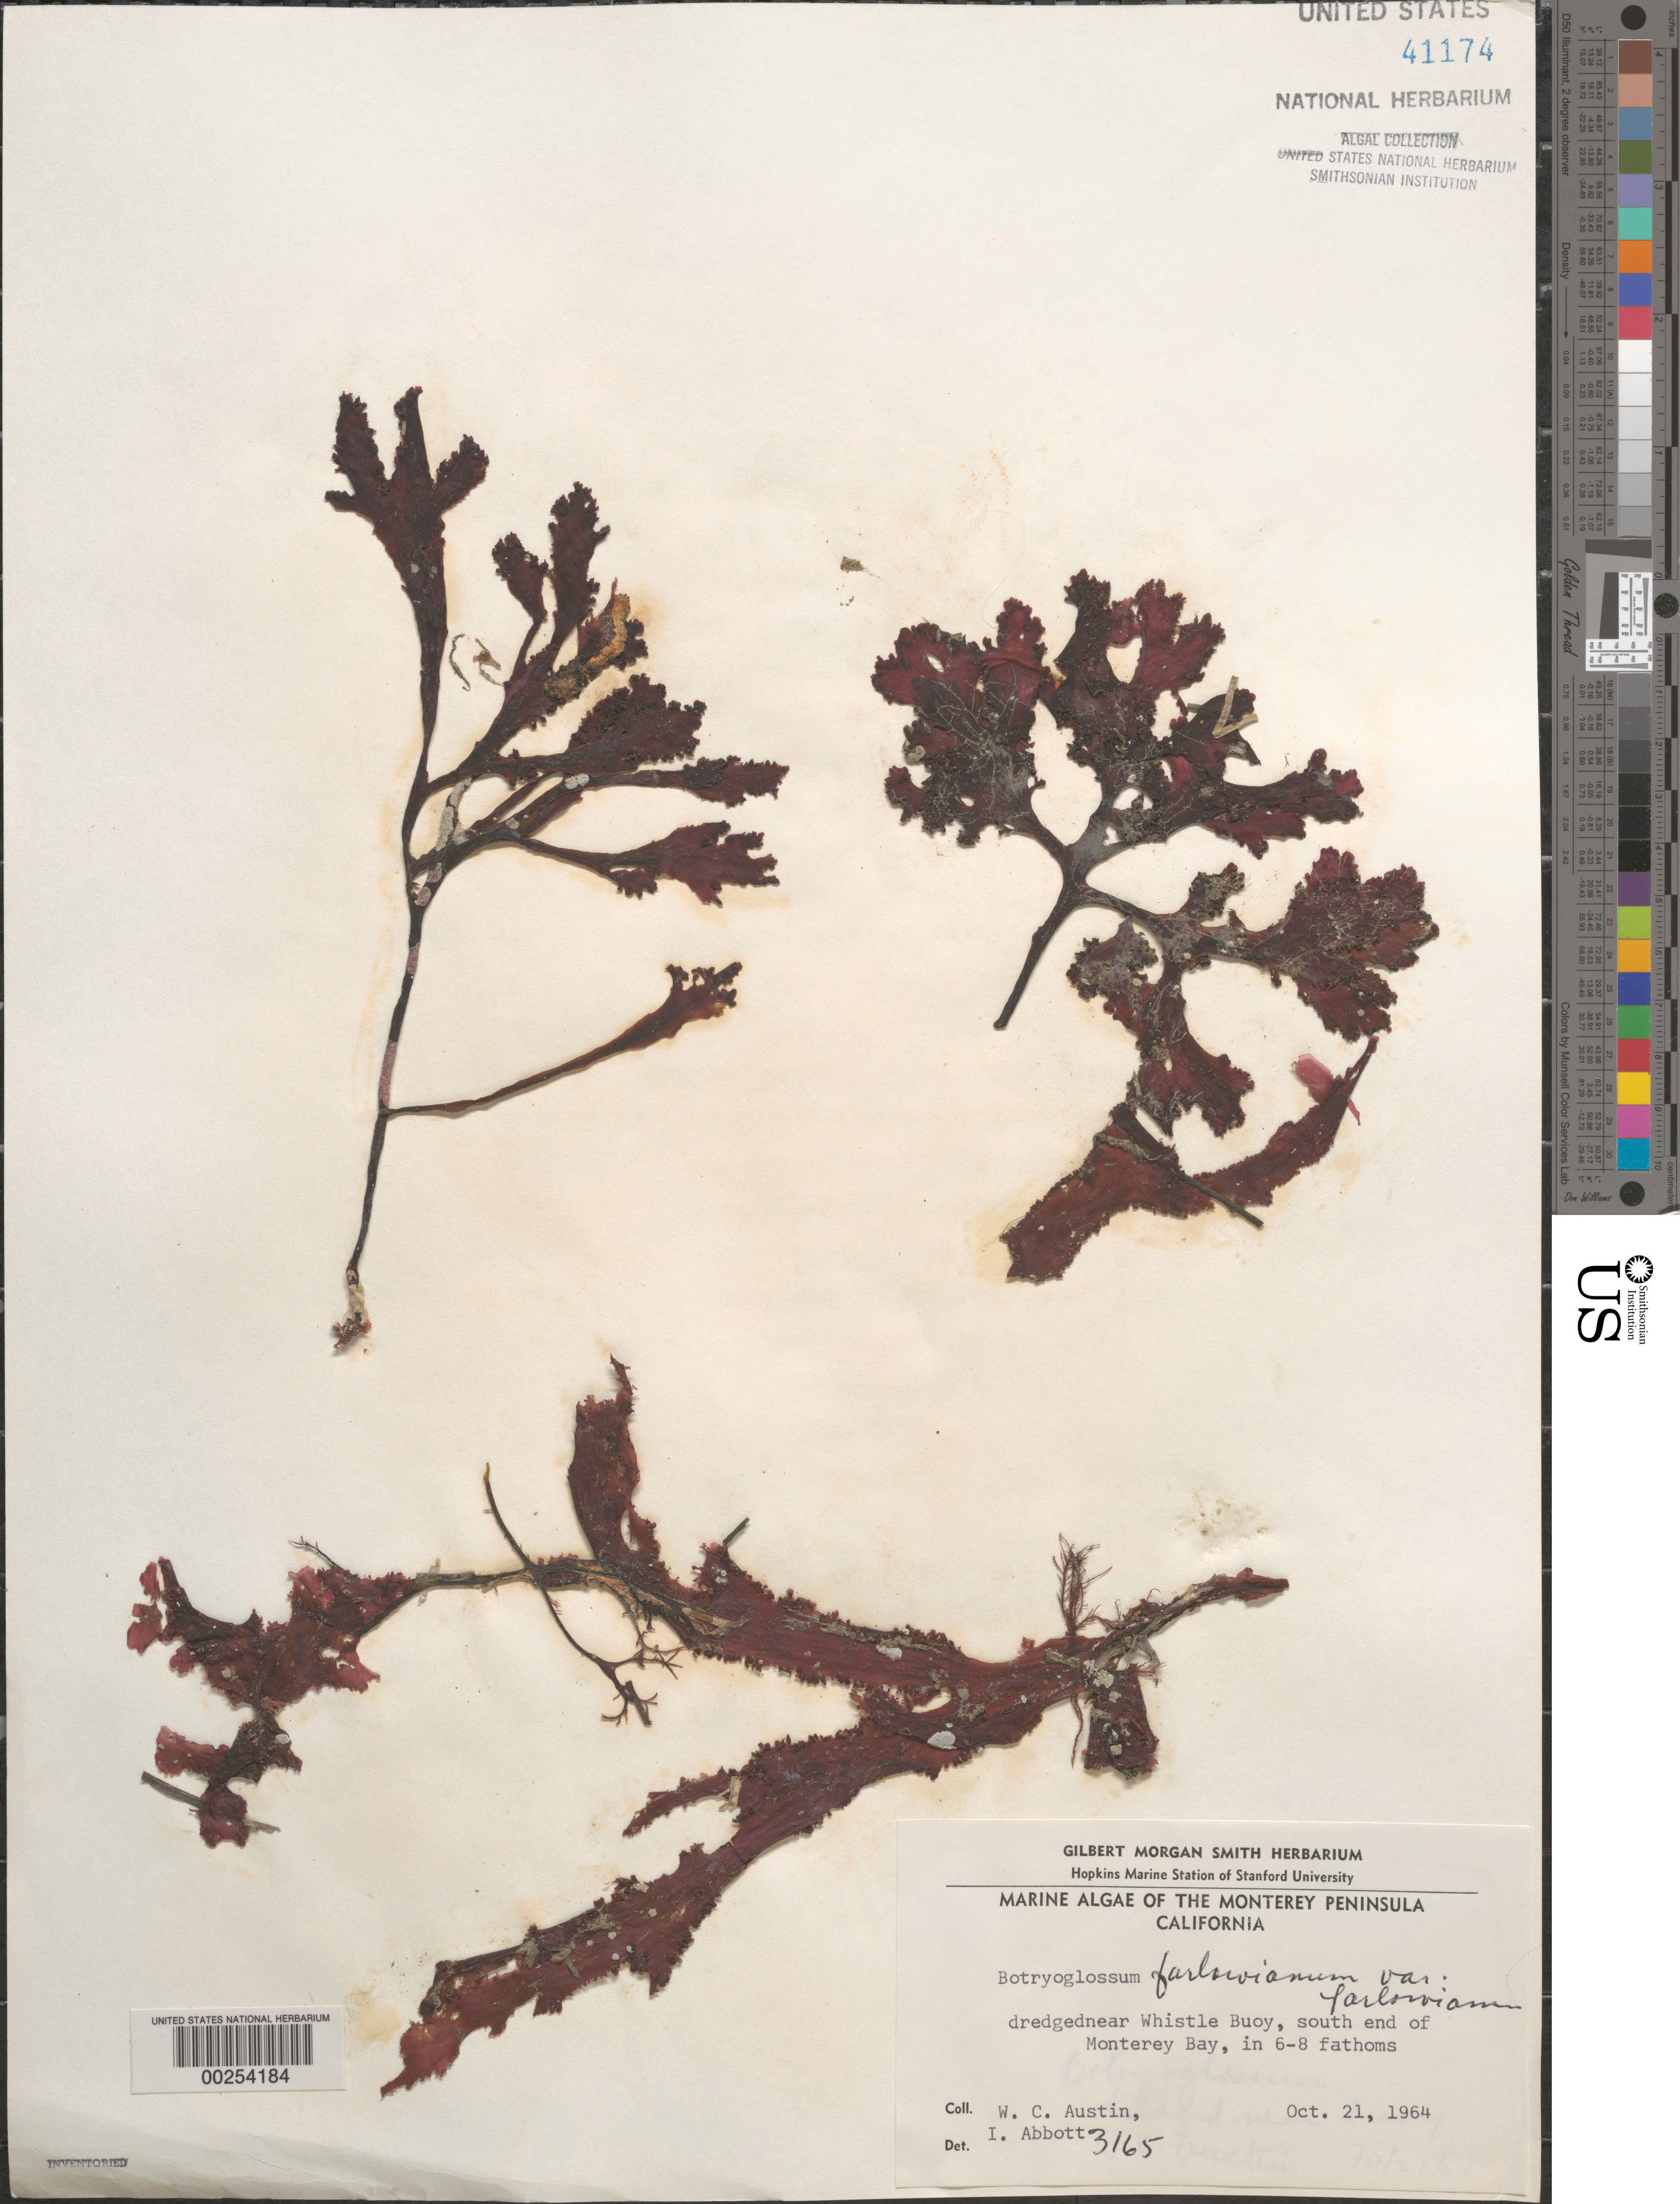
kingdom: Plantae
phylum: Rhodophyta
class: Florideophyceae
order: Ceramiales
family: Delesseriaceae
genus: Botryoglossum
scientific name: Botryoglossum farlowianum var. farlowianum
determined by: Abbott, Isabella A.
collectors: W. Austin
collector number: IAA 3165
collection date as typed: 21 Oct 1964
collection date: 1964-10-21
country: United States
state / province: California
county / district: Monterey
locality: Monterey Bay, near whistle buoy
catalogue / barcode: US 41174